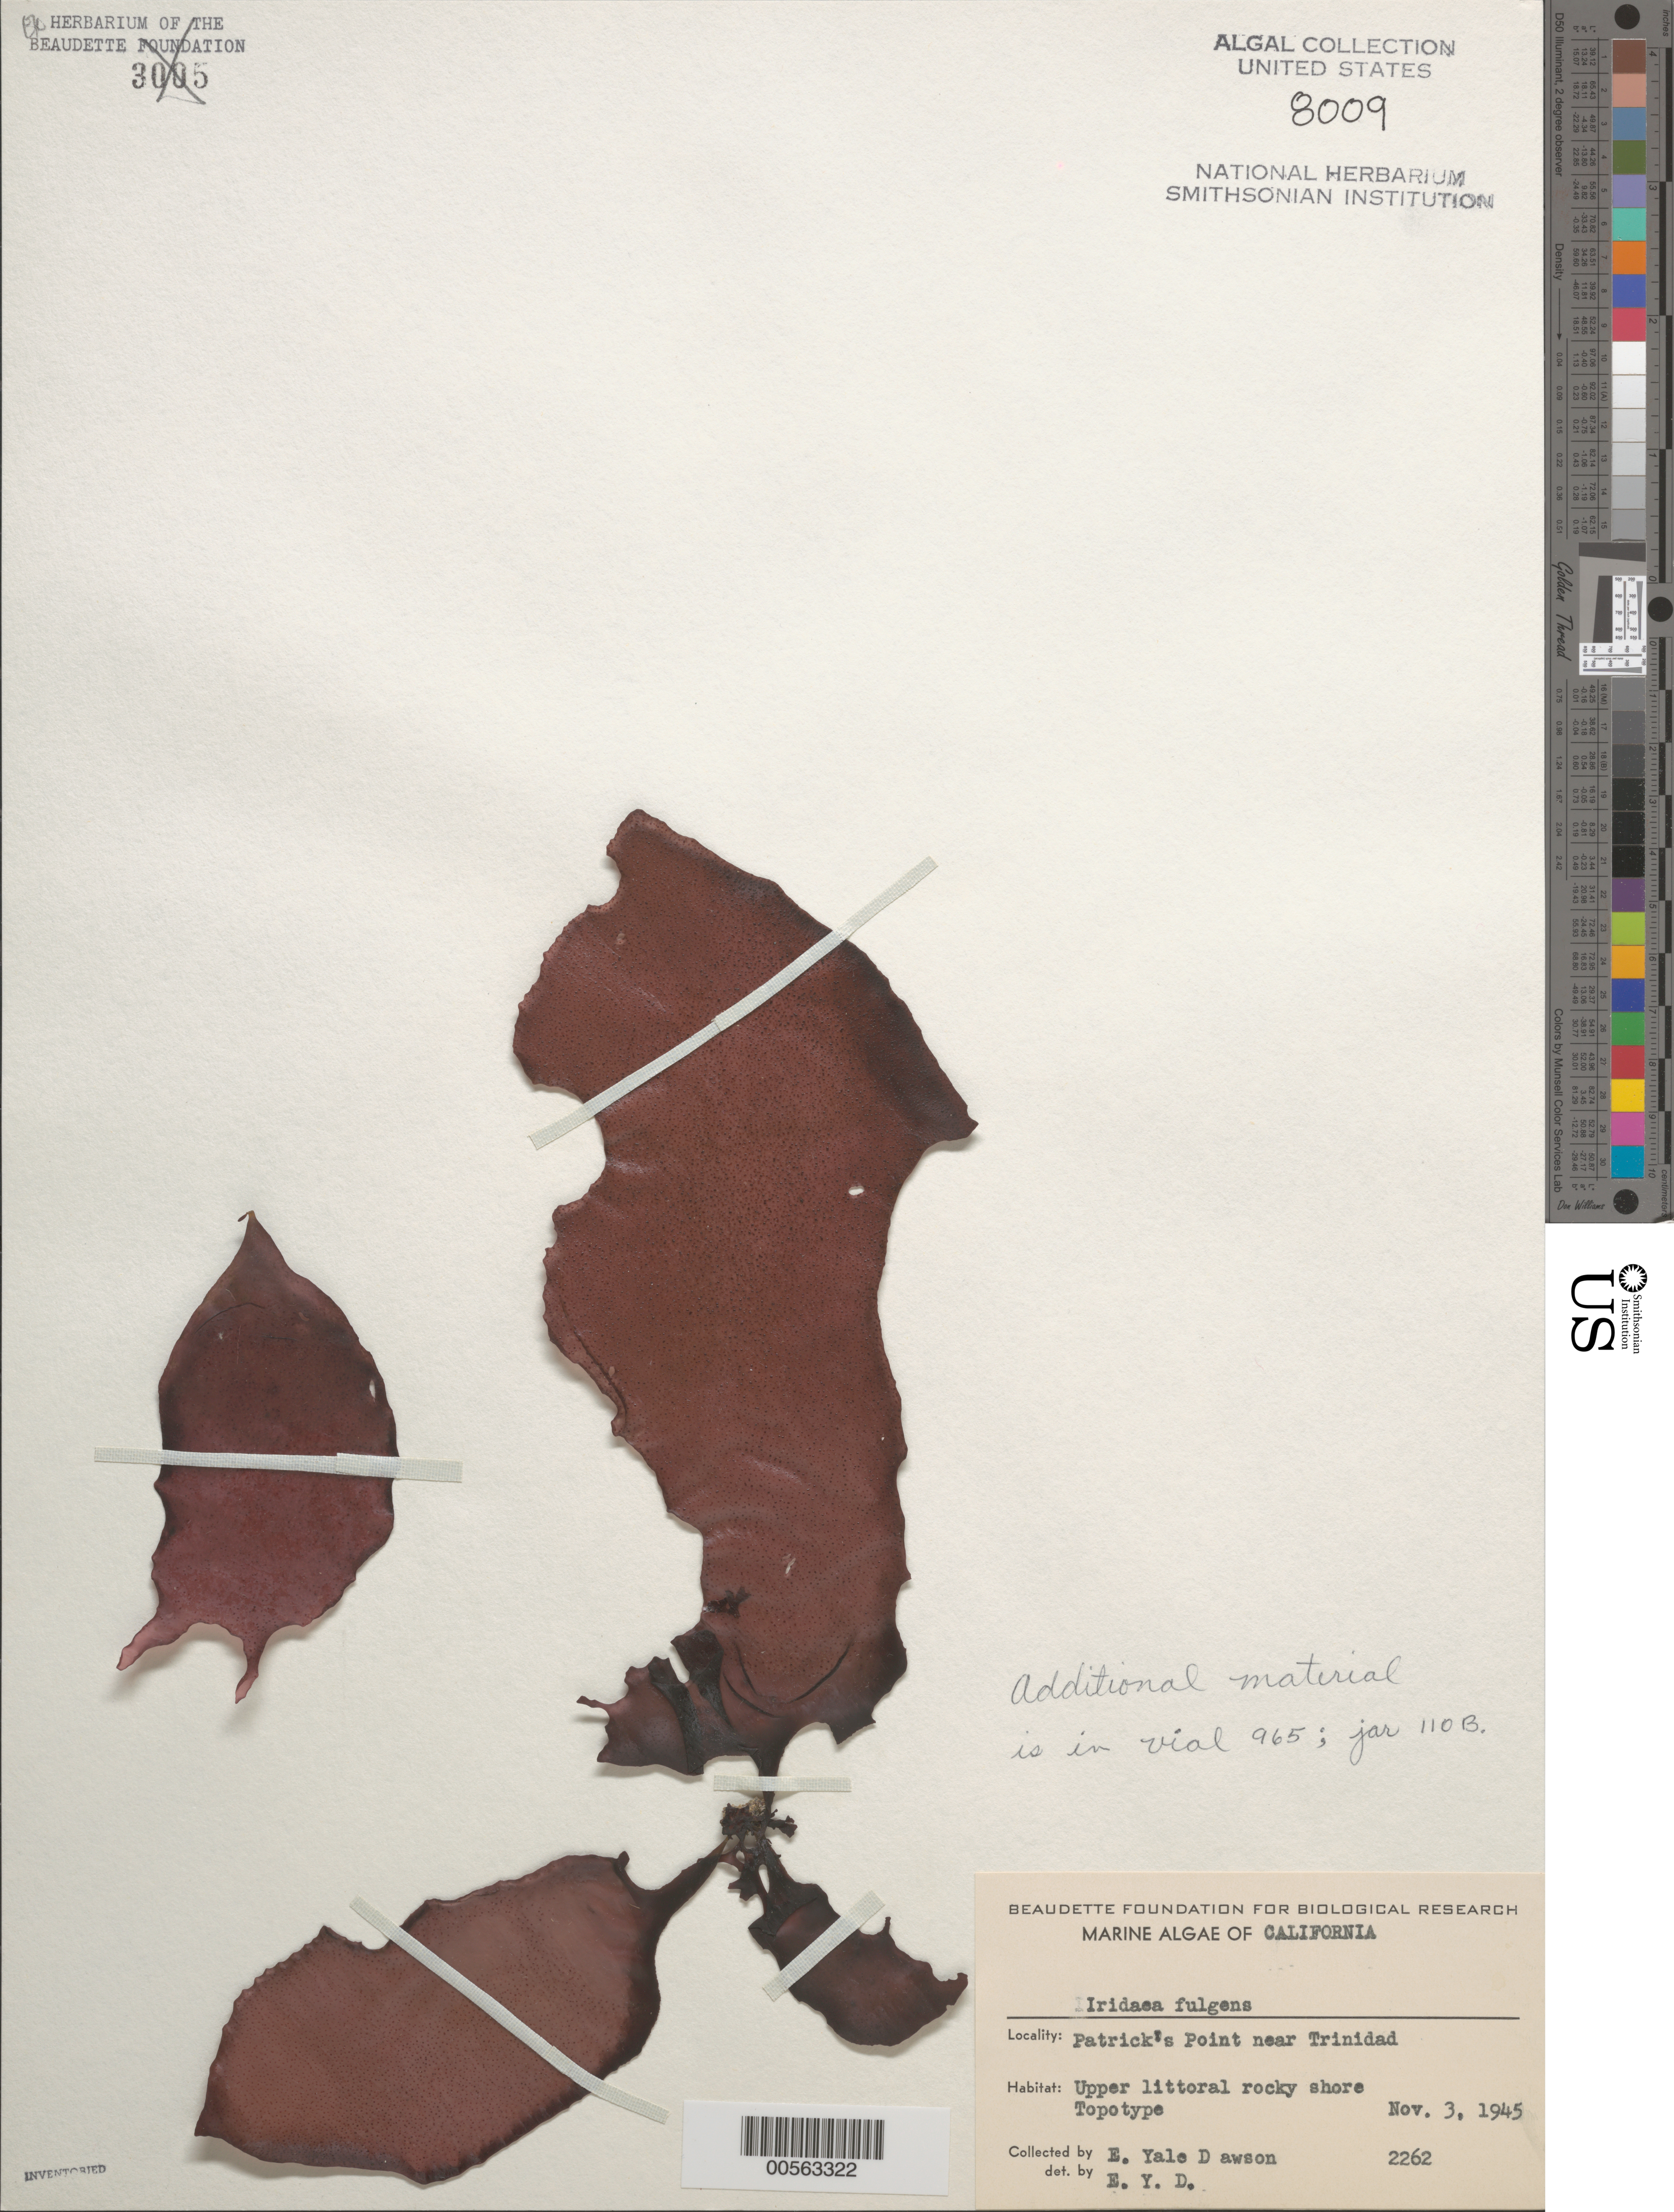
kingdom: Plantae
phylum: Rhodophyta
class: Florideophyceae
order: Gigartinales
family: Gigartinaceae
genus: Mazzaella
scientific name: Mazzaella splendens var. fulgens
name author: (Setchell & N.L. Gardner) Hughey & Hommersand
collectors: E. Y. Dawson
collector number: EYD 2262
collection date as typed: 03 Nov 1945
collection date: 1945-11-03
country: United States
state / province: California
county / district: Humboldt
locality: Patrick's Point near Trinidad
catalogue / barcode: US 8009